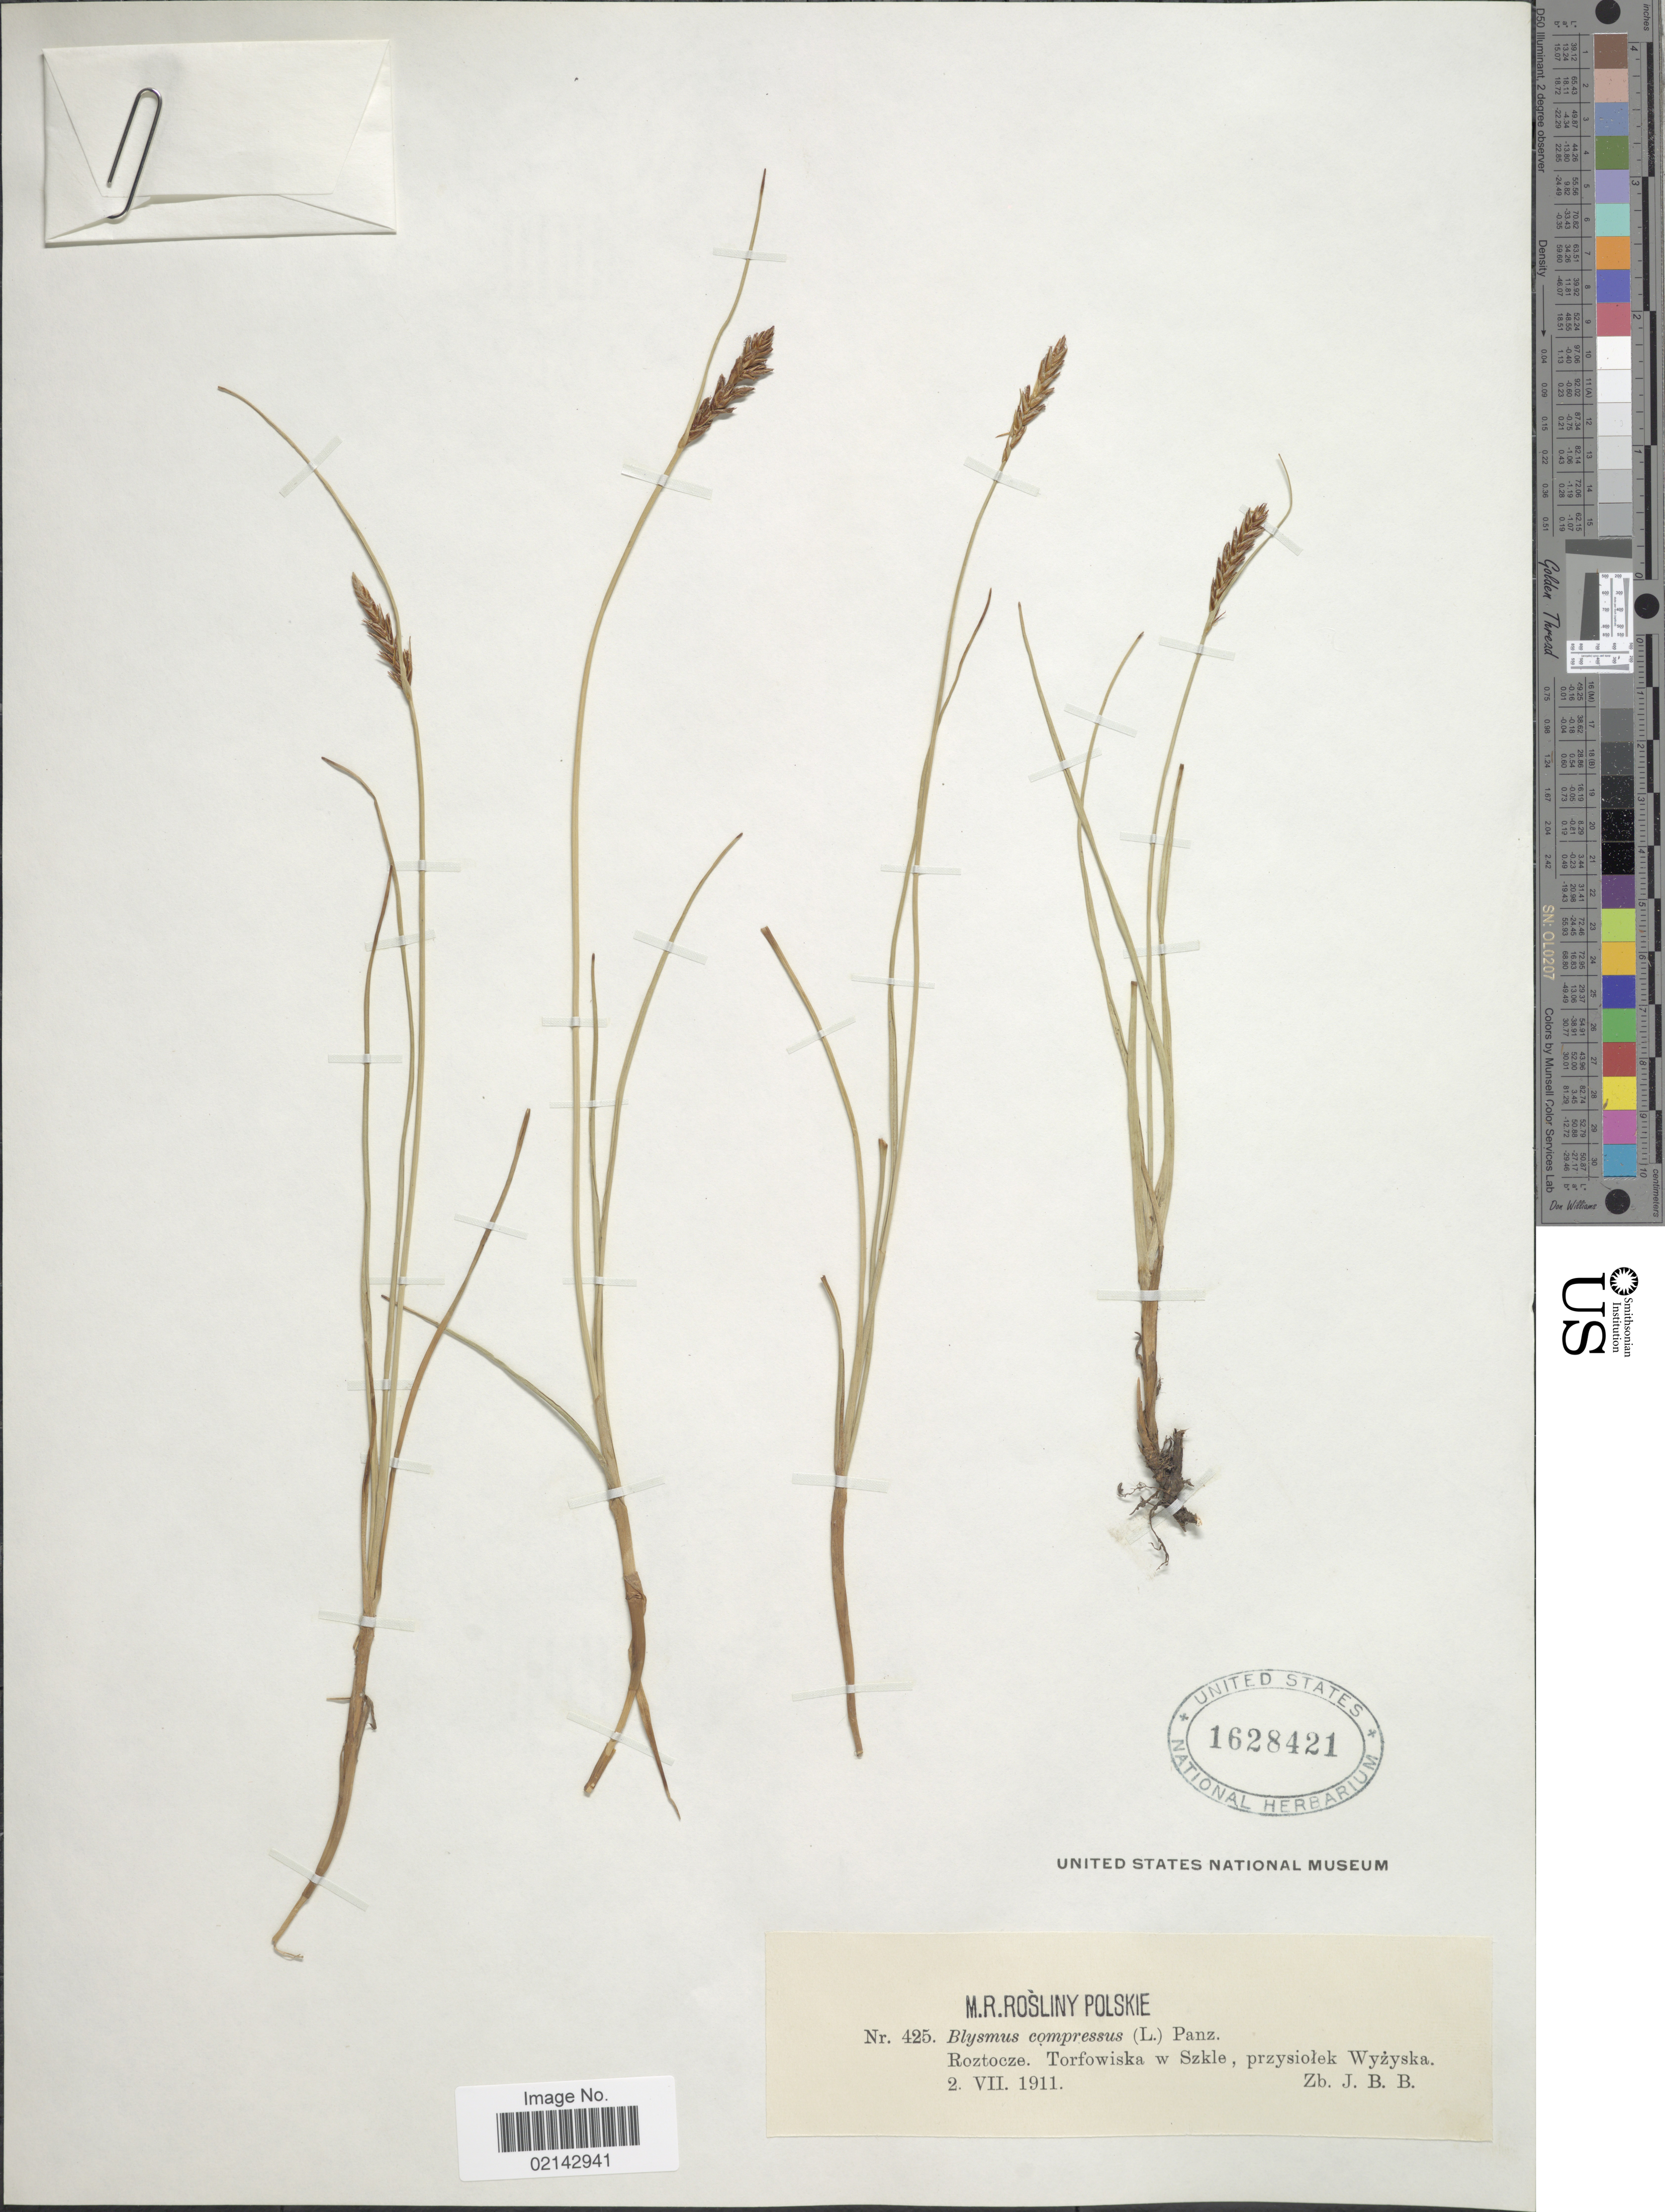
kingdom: Plantae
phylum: Tracheophyta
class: Liliopsida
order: Poales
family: Cyperaceae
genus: Blysmus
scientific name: Blysmus compressus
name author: (L.) Panzer ex Link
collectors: J. B. B.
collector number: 425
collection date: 1911-07-02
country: Poland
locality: Roztocze, Torfowiska w Szkle, przysiolek Wyzyska.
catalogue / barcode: US 1628421